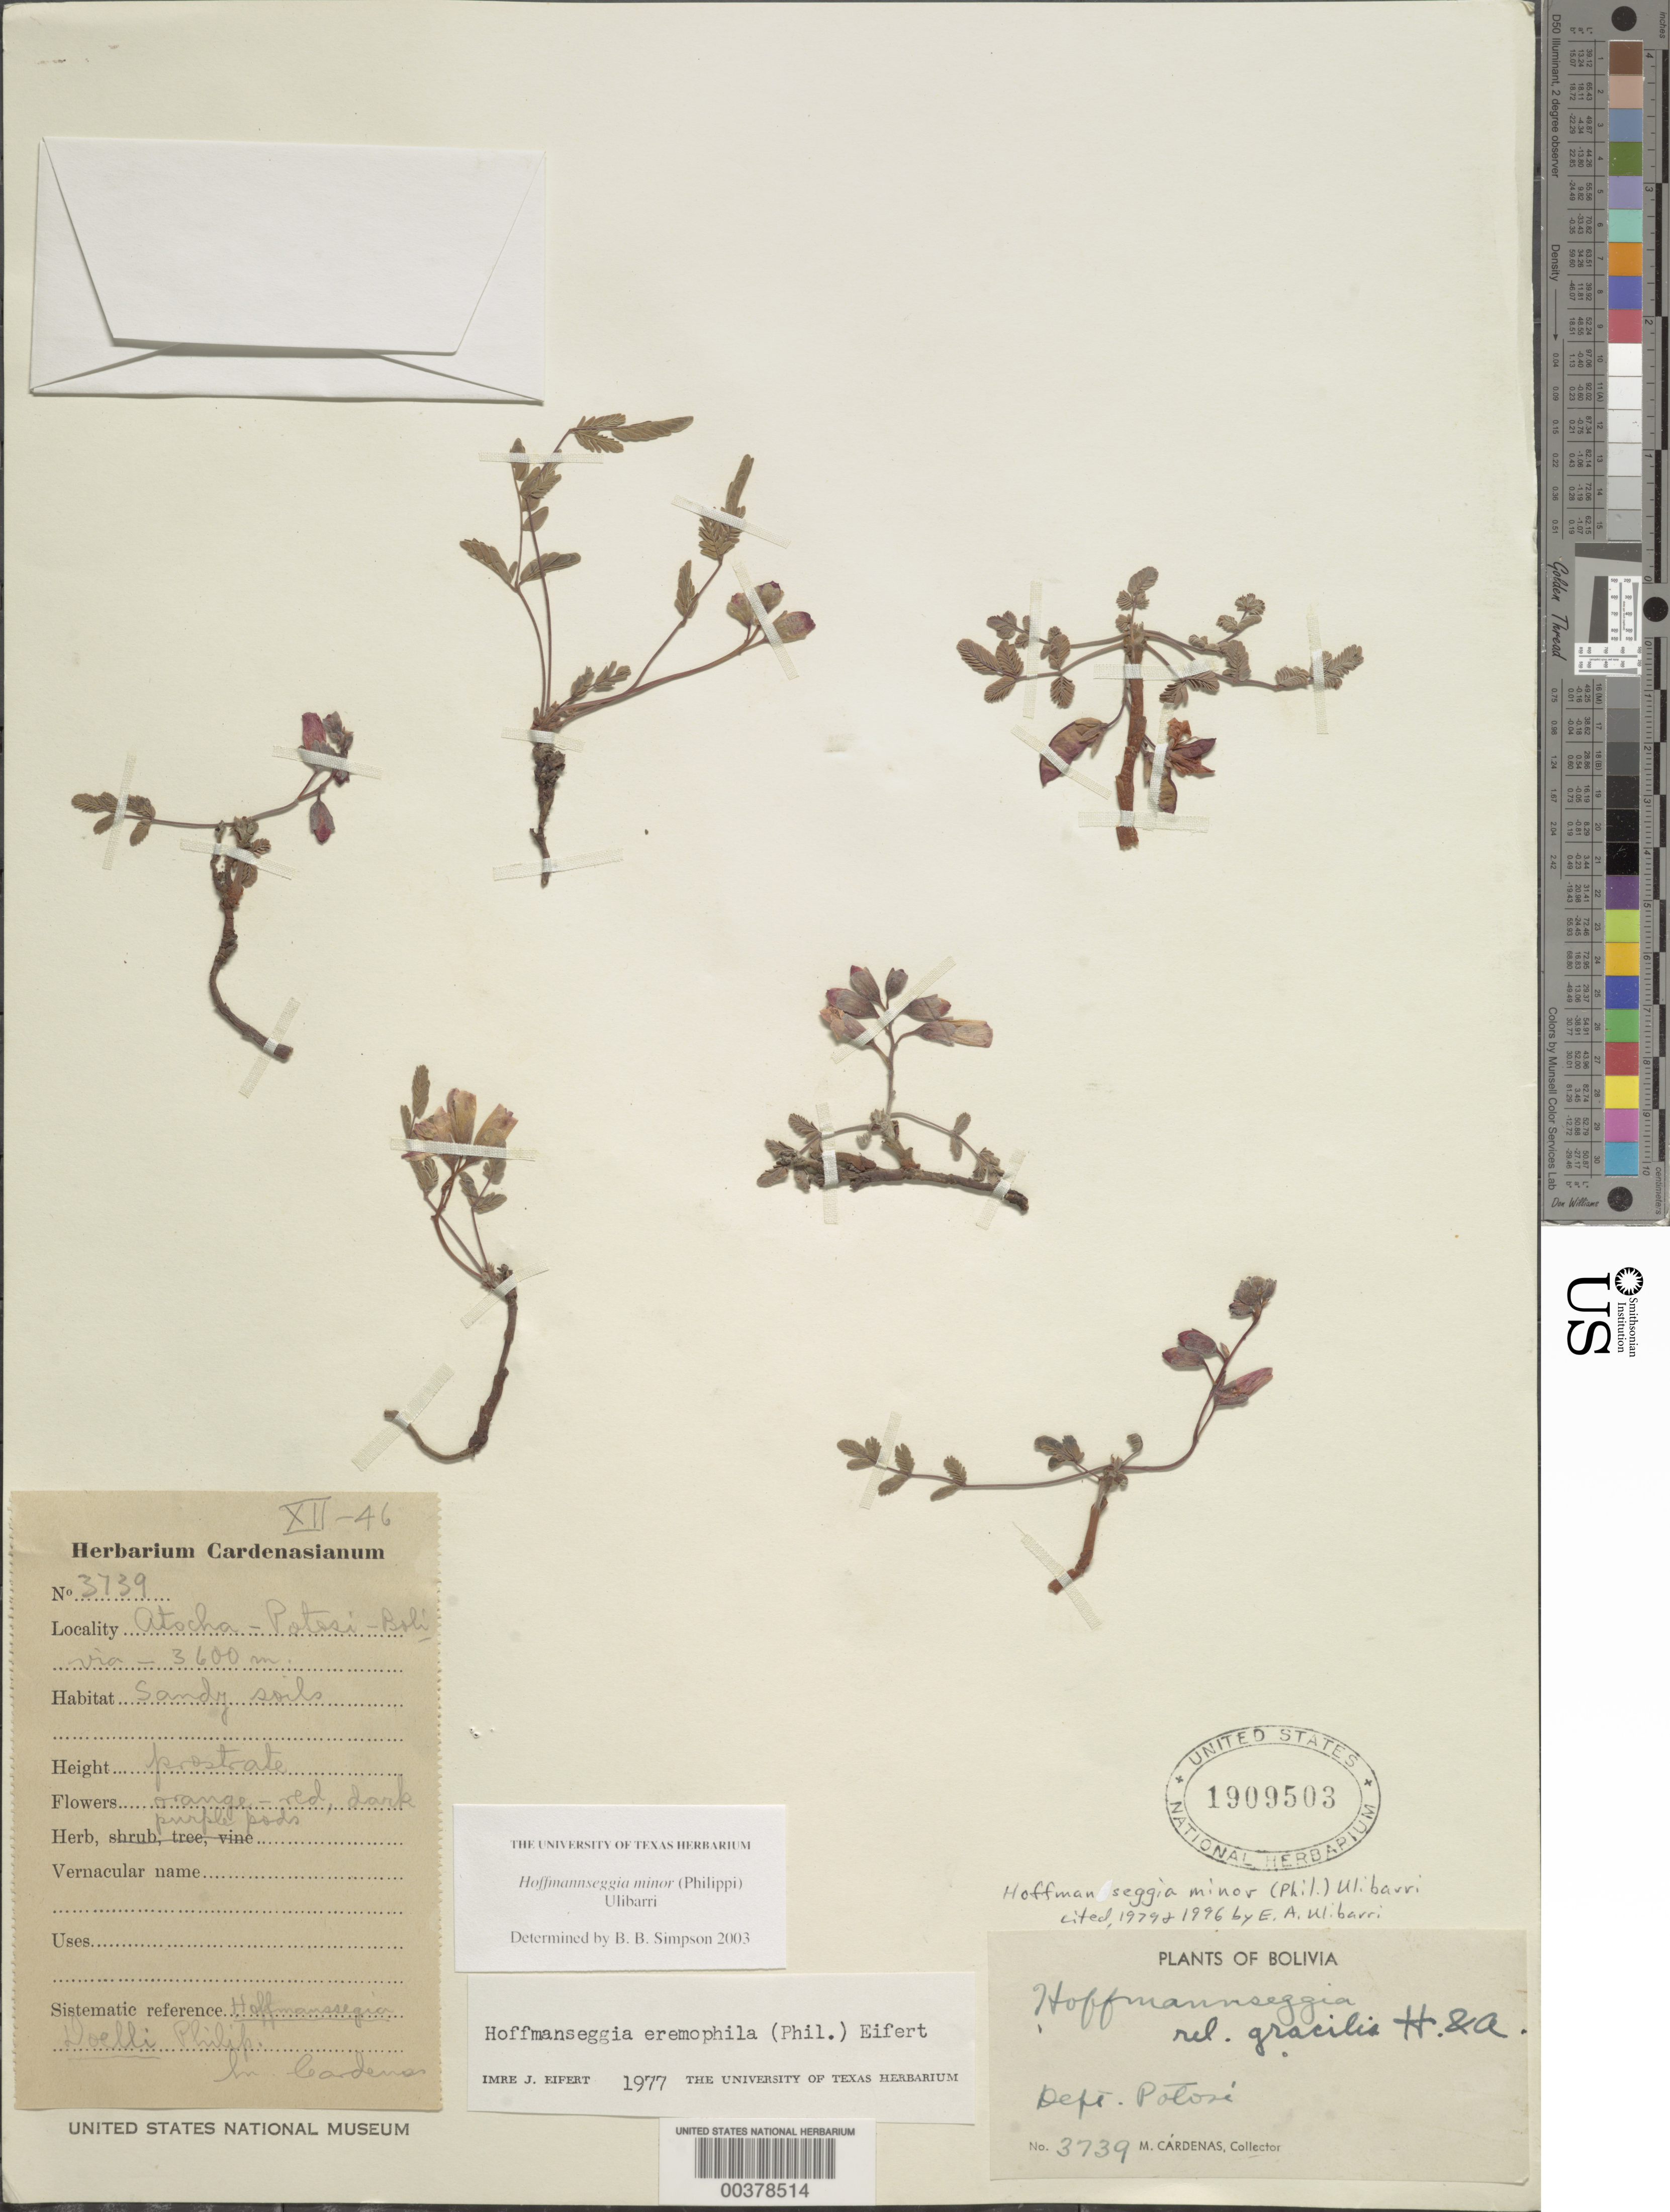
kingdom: Plantae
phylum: Tracheophyta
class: Magnoliopsida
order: Fabales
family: Fabaceae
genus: Hoffmannseggia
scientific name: Hoffmannseggia minor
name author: Phil.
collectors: M. Cárdenas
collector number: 3739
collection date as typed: Dec 1946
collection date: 1946-12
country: Bolivia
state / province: Potosí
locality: Atocha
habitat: Sandy soils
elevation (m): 3600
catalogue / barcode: US 1909503